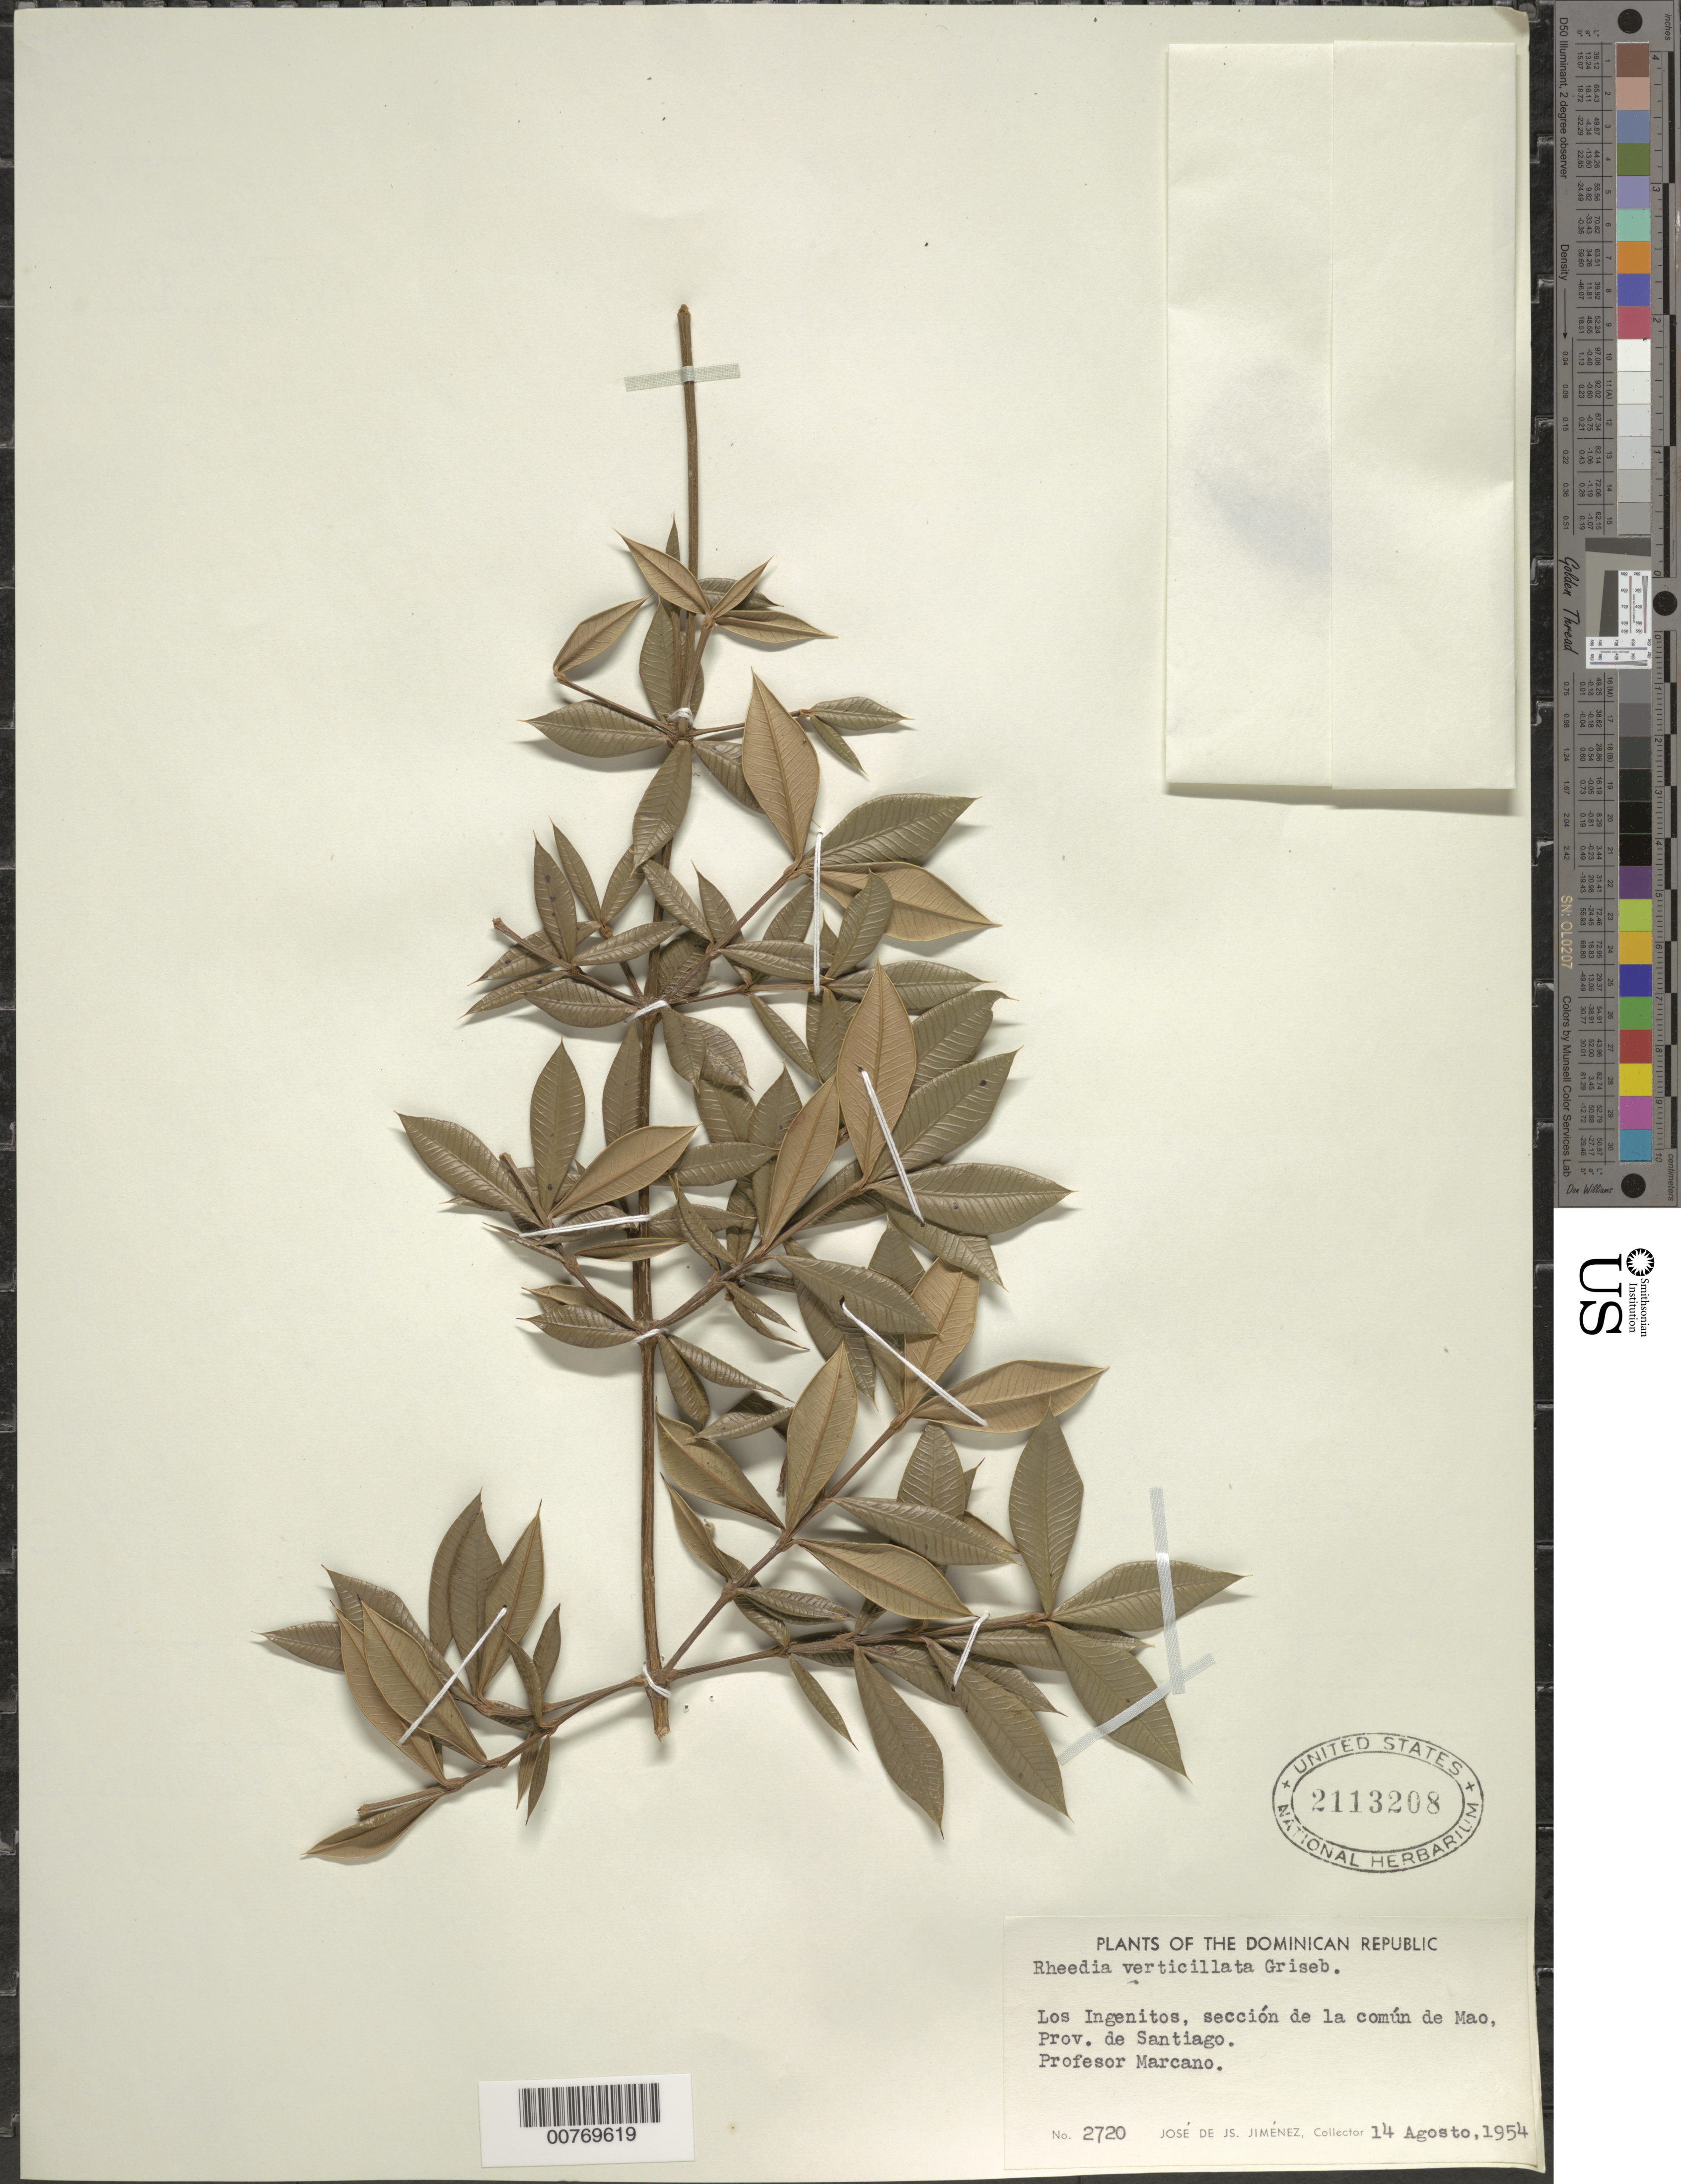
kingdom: Plantae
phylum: Tracheophyta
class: Magnoliopsida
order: Malpighiales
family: Clusiaceae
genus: Garcinia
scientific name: Garcinia verticillata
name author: (Urb.) Alain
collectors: E. J. Marcano F.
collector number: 2720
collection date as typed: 14 Aug 1954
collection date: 1954-08-14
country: Dominican Republic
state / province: Santiago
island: Hispaniola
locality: Los Ingenitos, common Mao section.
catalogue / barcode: US 2113208